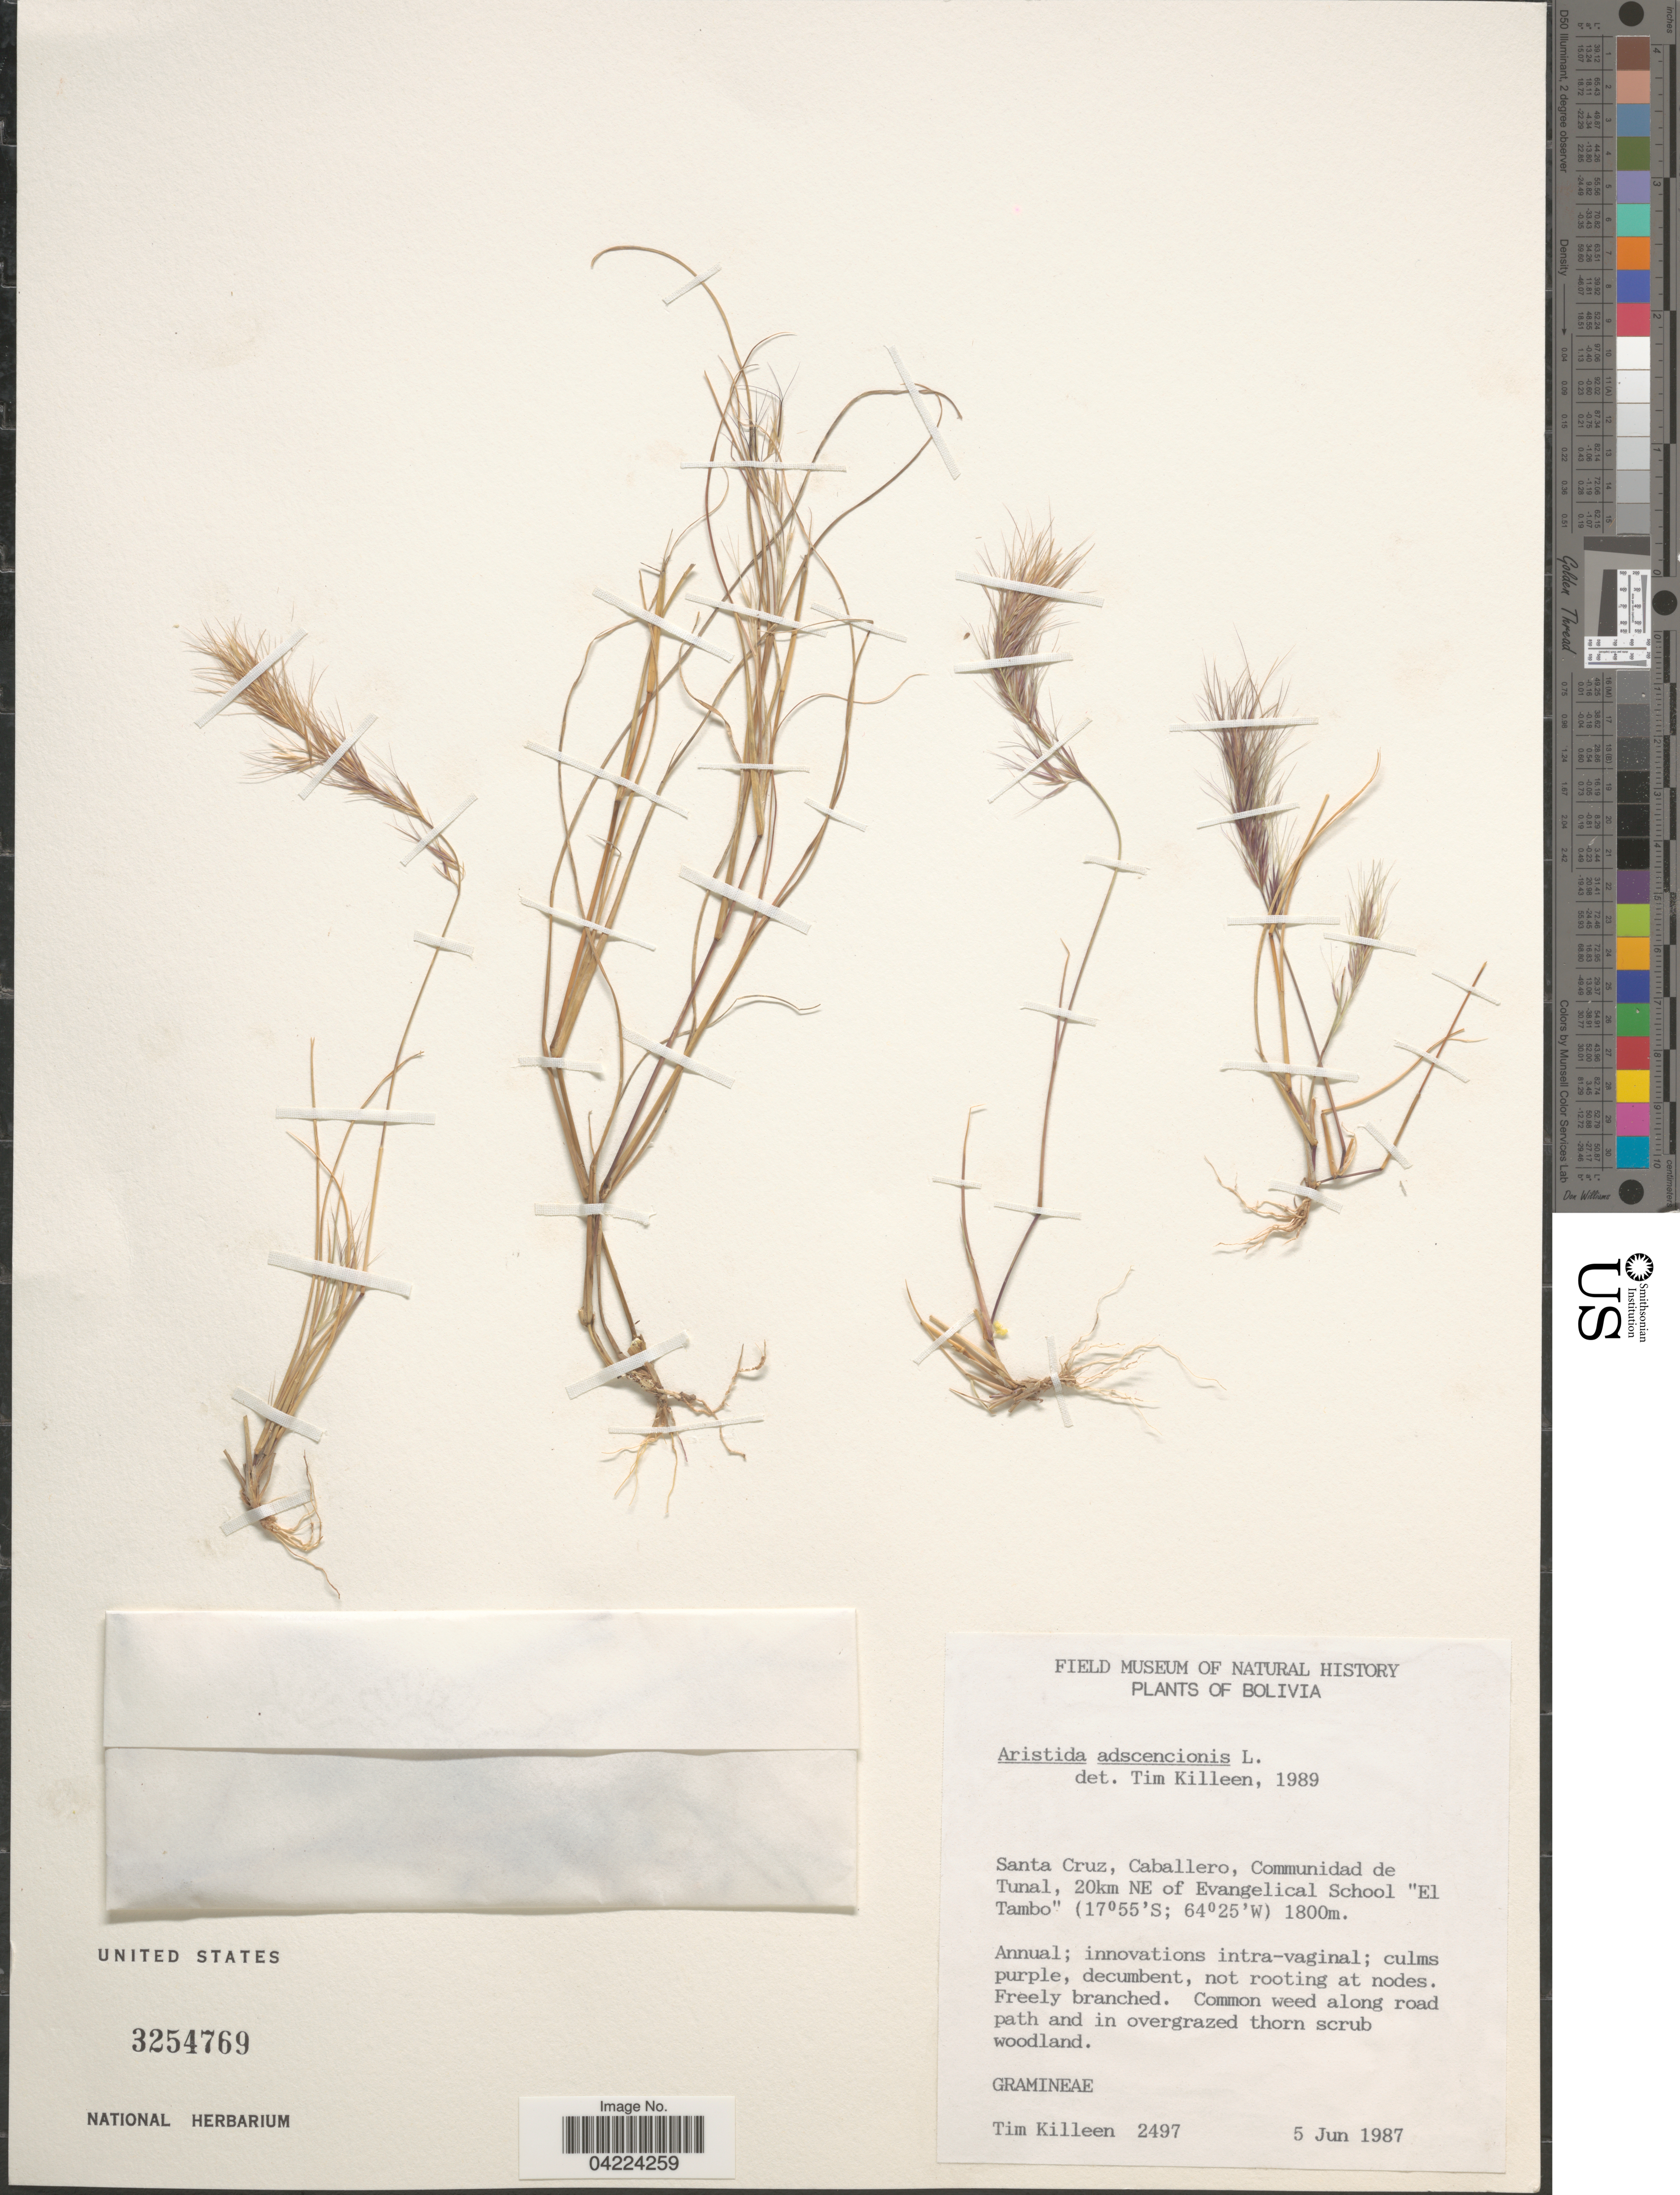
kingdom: Plantae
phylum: Tracheophyta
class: Liliopsida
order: Poales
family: Poaceae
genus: Aristida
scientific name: Aristida adscensionis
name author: L.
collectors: T. J. Killeen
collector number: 2497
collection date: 1987-06-05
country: Bolivia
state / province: Santa Cruz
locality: Caballero, Communidad de Tunal, 20km NE of Evangelical School "El Tambo".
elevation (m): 1800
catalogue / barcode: US 3254769